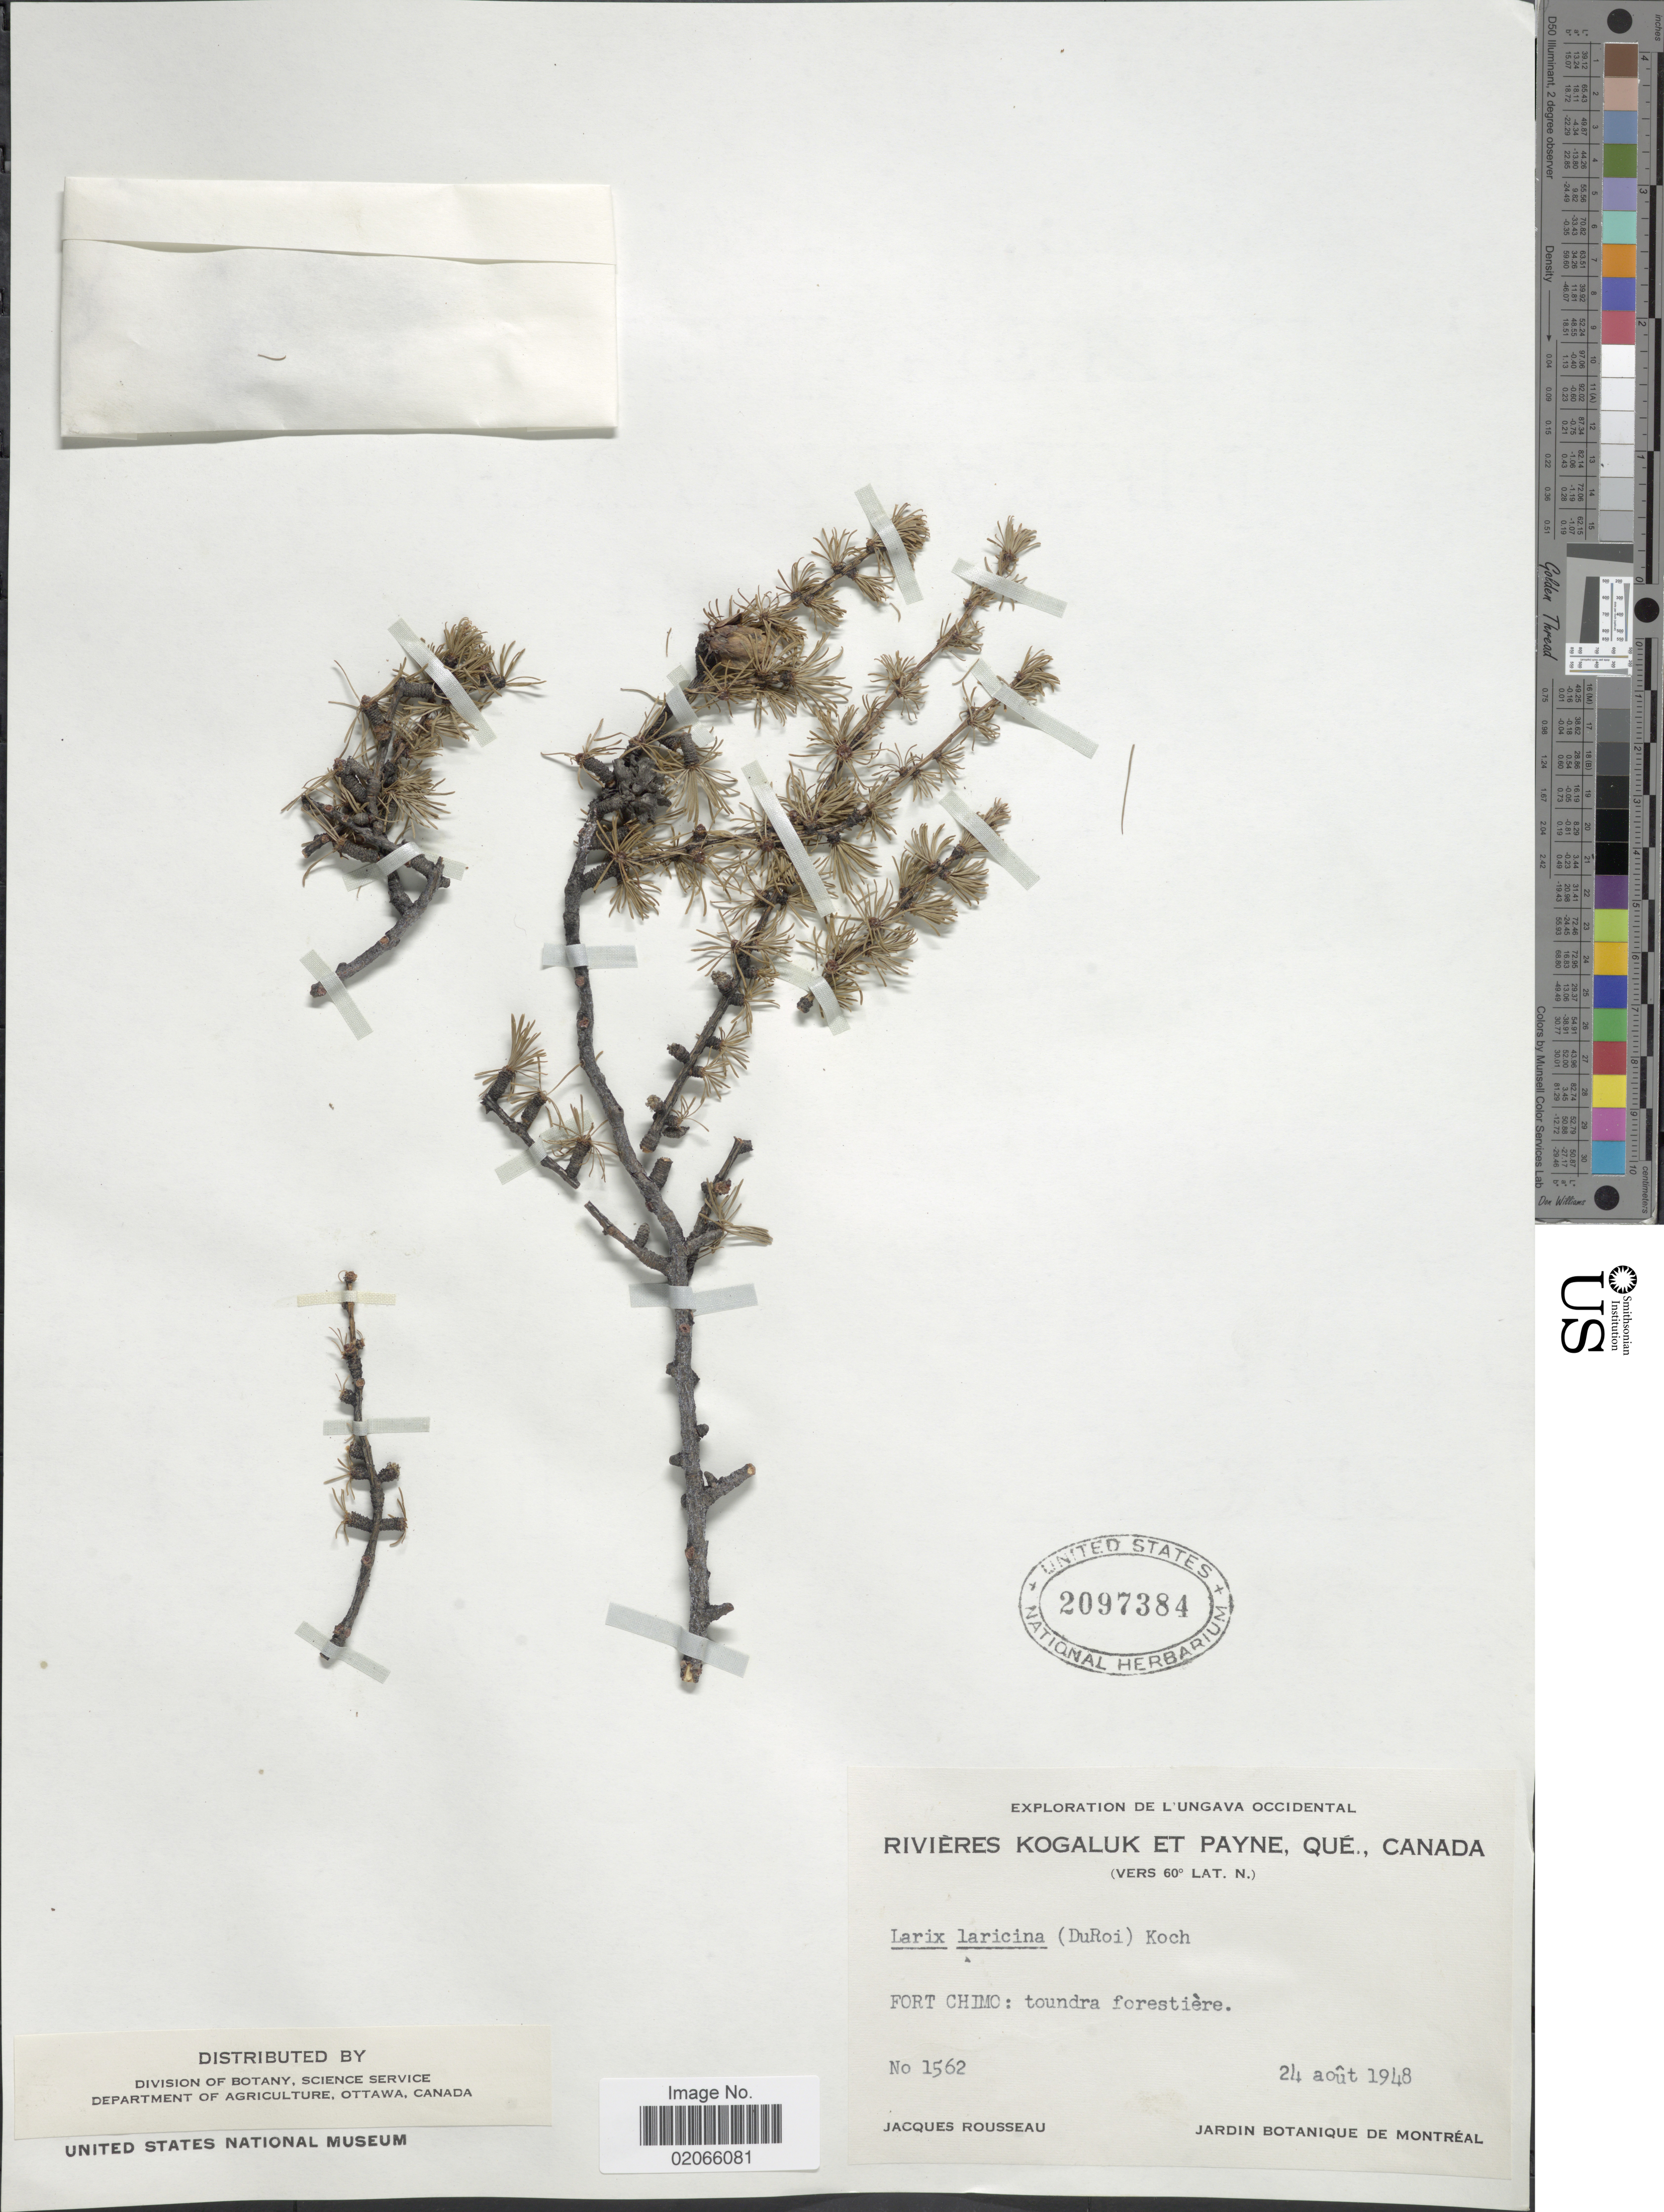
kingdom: Plantae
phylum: Tracheophyta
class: Pinopsida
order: Pinales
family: Pinaceae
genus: Larix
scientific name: Larix laricina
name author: (Du Roi) K. Koch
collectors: J. Rousseau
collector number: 1562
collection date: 1948-08-24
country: Canada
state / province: Quebec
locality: Rivieres Kogaluk et Payne, Que., Canada. Fort Chimo: toundra forestiere.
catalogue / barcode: US 2097384